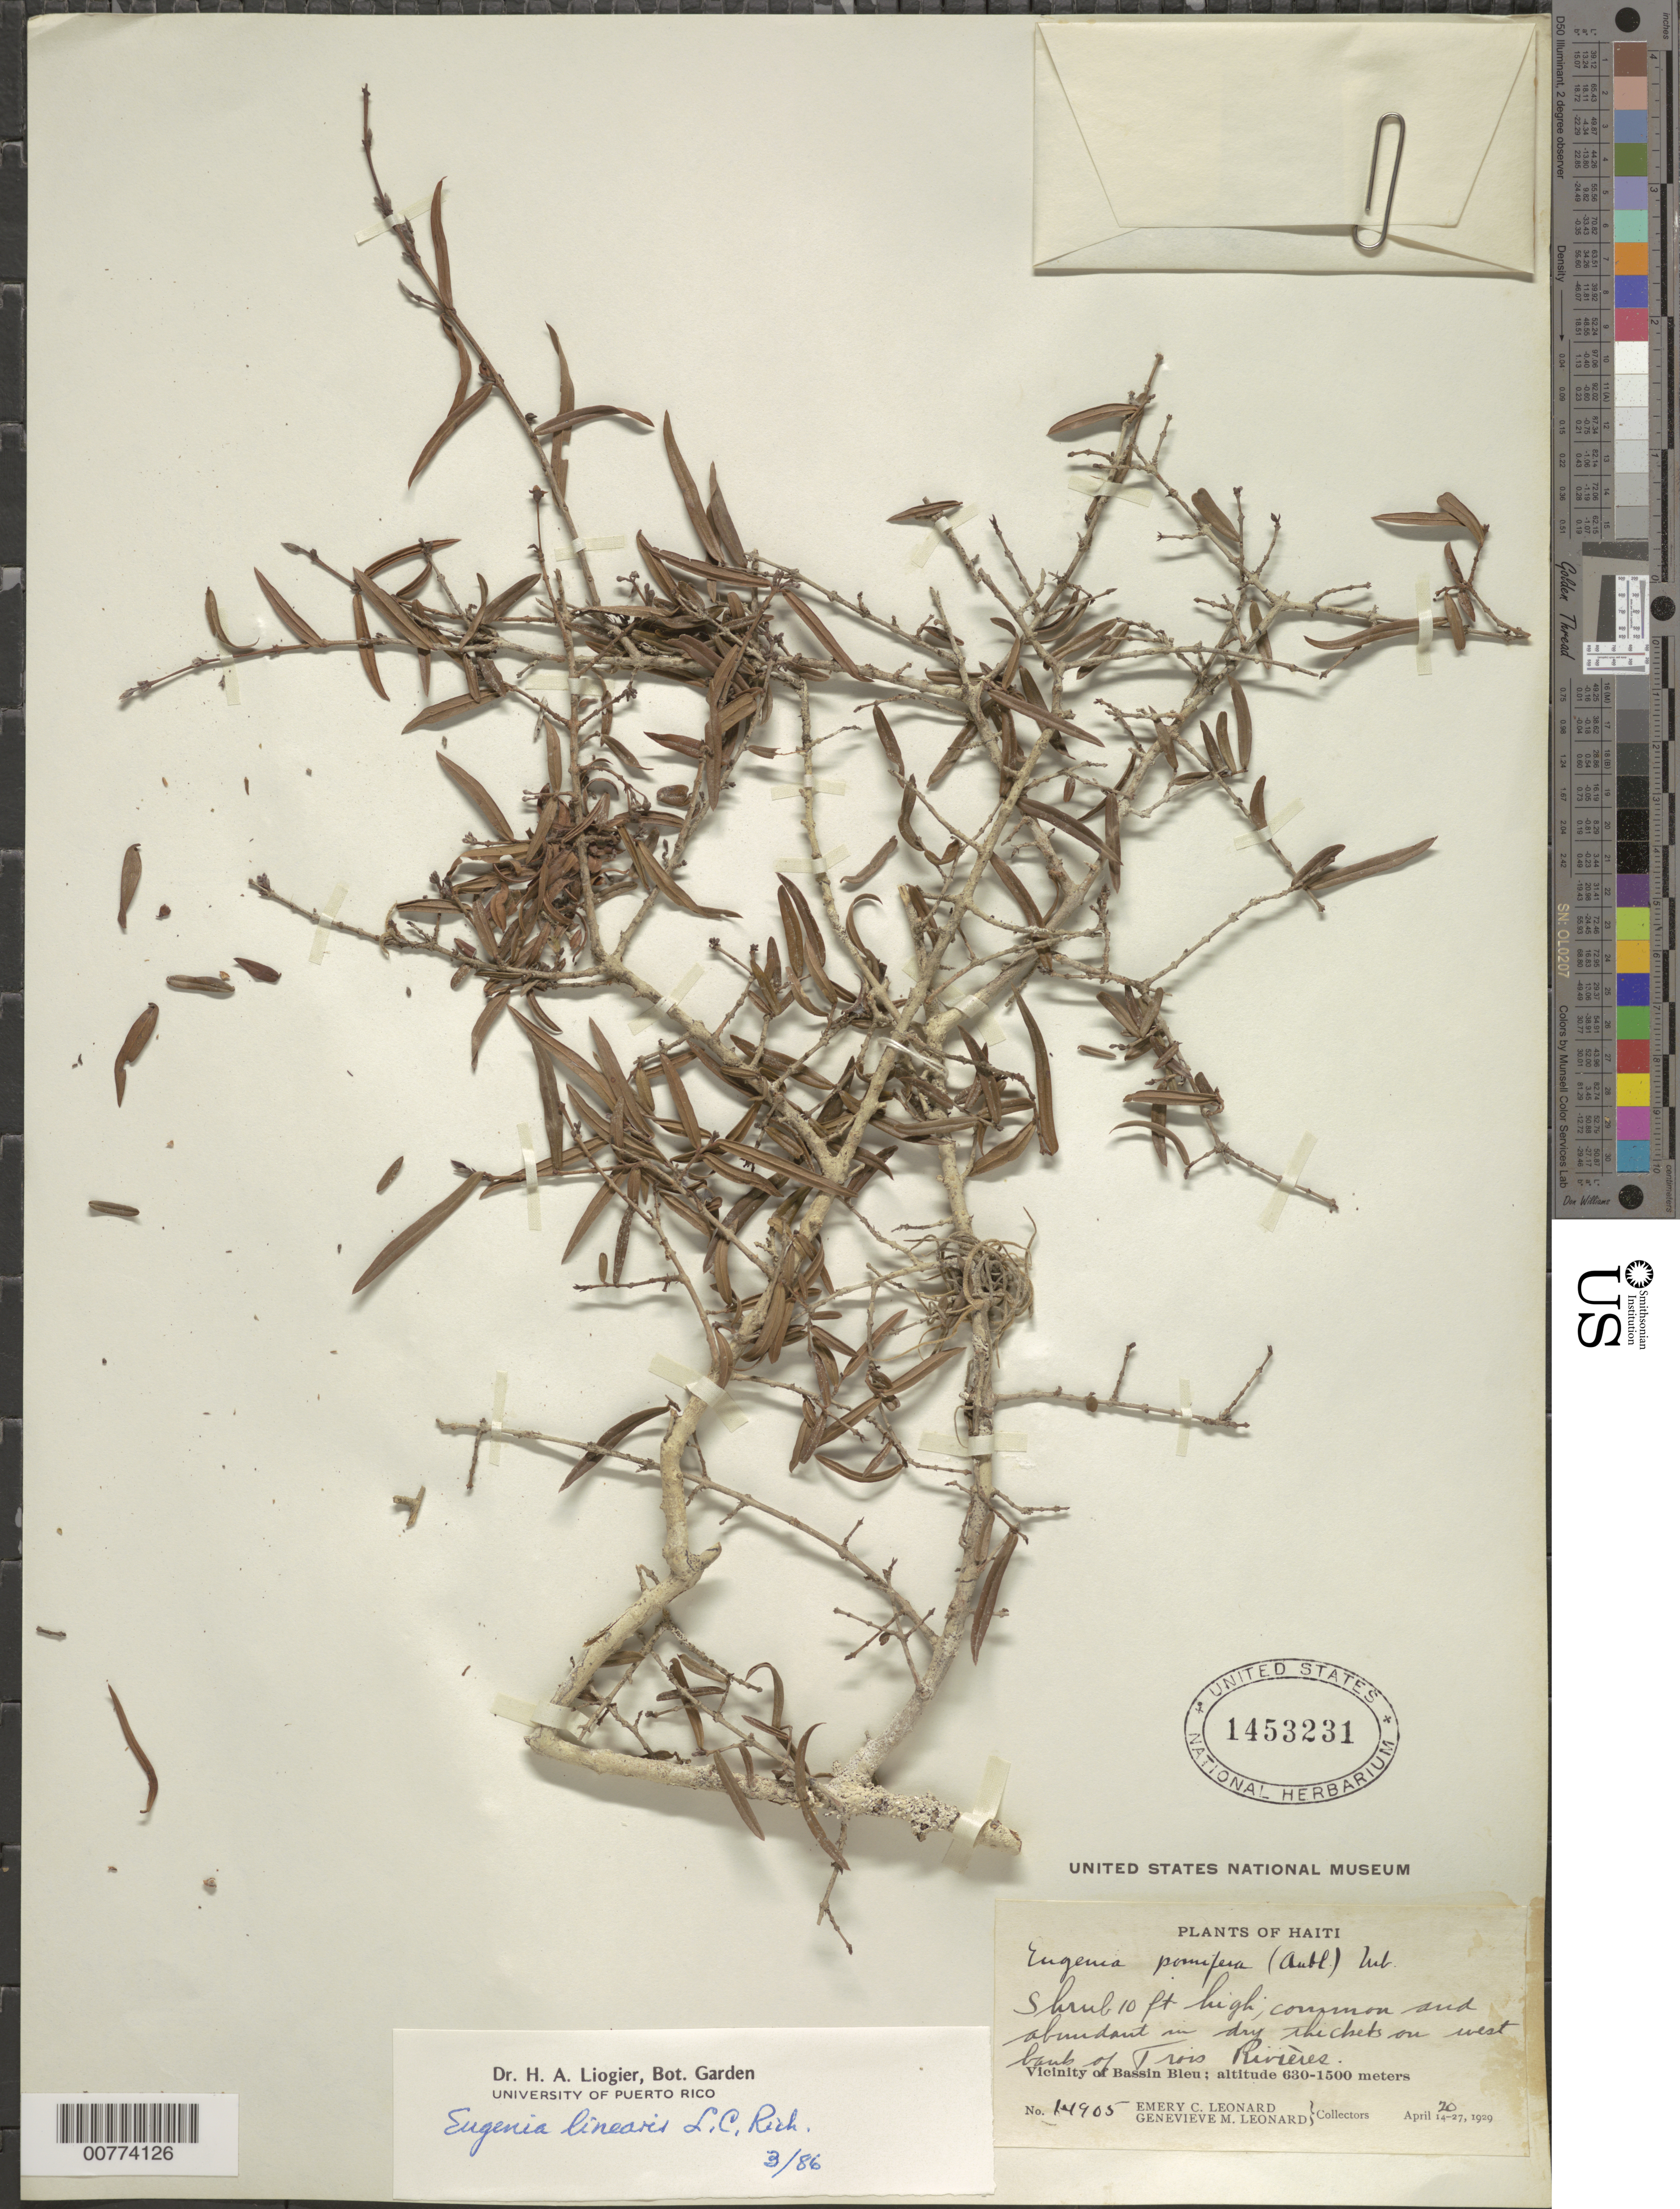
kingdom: Plantae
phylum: Tracheophyta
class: Magnoliopsida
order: Myrtales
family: Myrtaceae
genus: Eugenia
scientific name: Eugenia linearis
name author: Rich. ex O. Berg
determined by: Liogier, Alain H.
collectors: E. C. Leonard & G. M. Leonard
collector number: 14905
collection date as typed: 20 Apr 1929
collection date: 1929-04-20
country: Haiti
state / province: Nord-Ouest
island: Hispaniola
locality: Vicinity of Bassin Bleu, west banks of Trois Rivières.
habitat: Dry thickets.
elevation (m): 630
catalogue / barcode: US 1453231